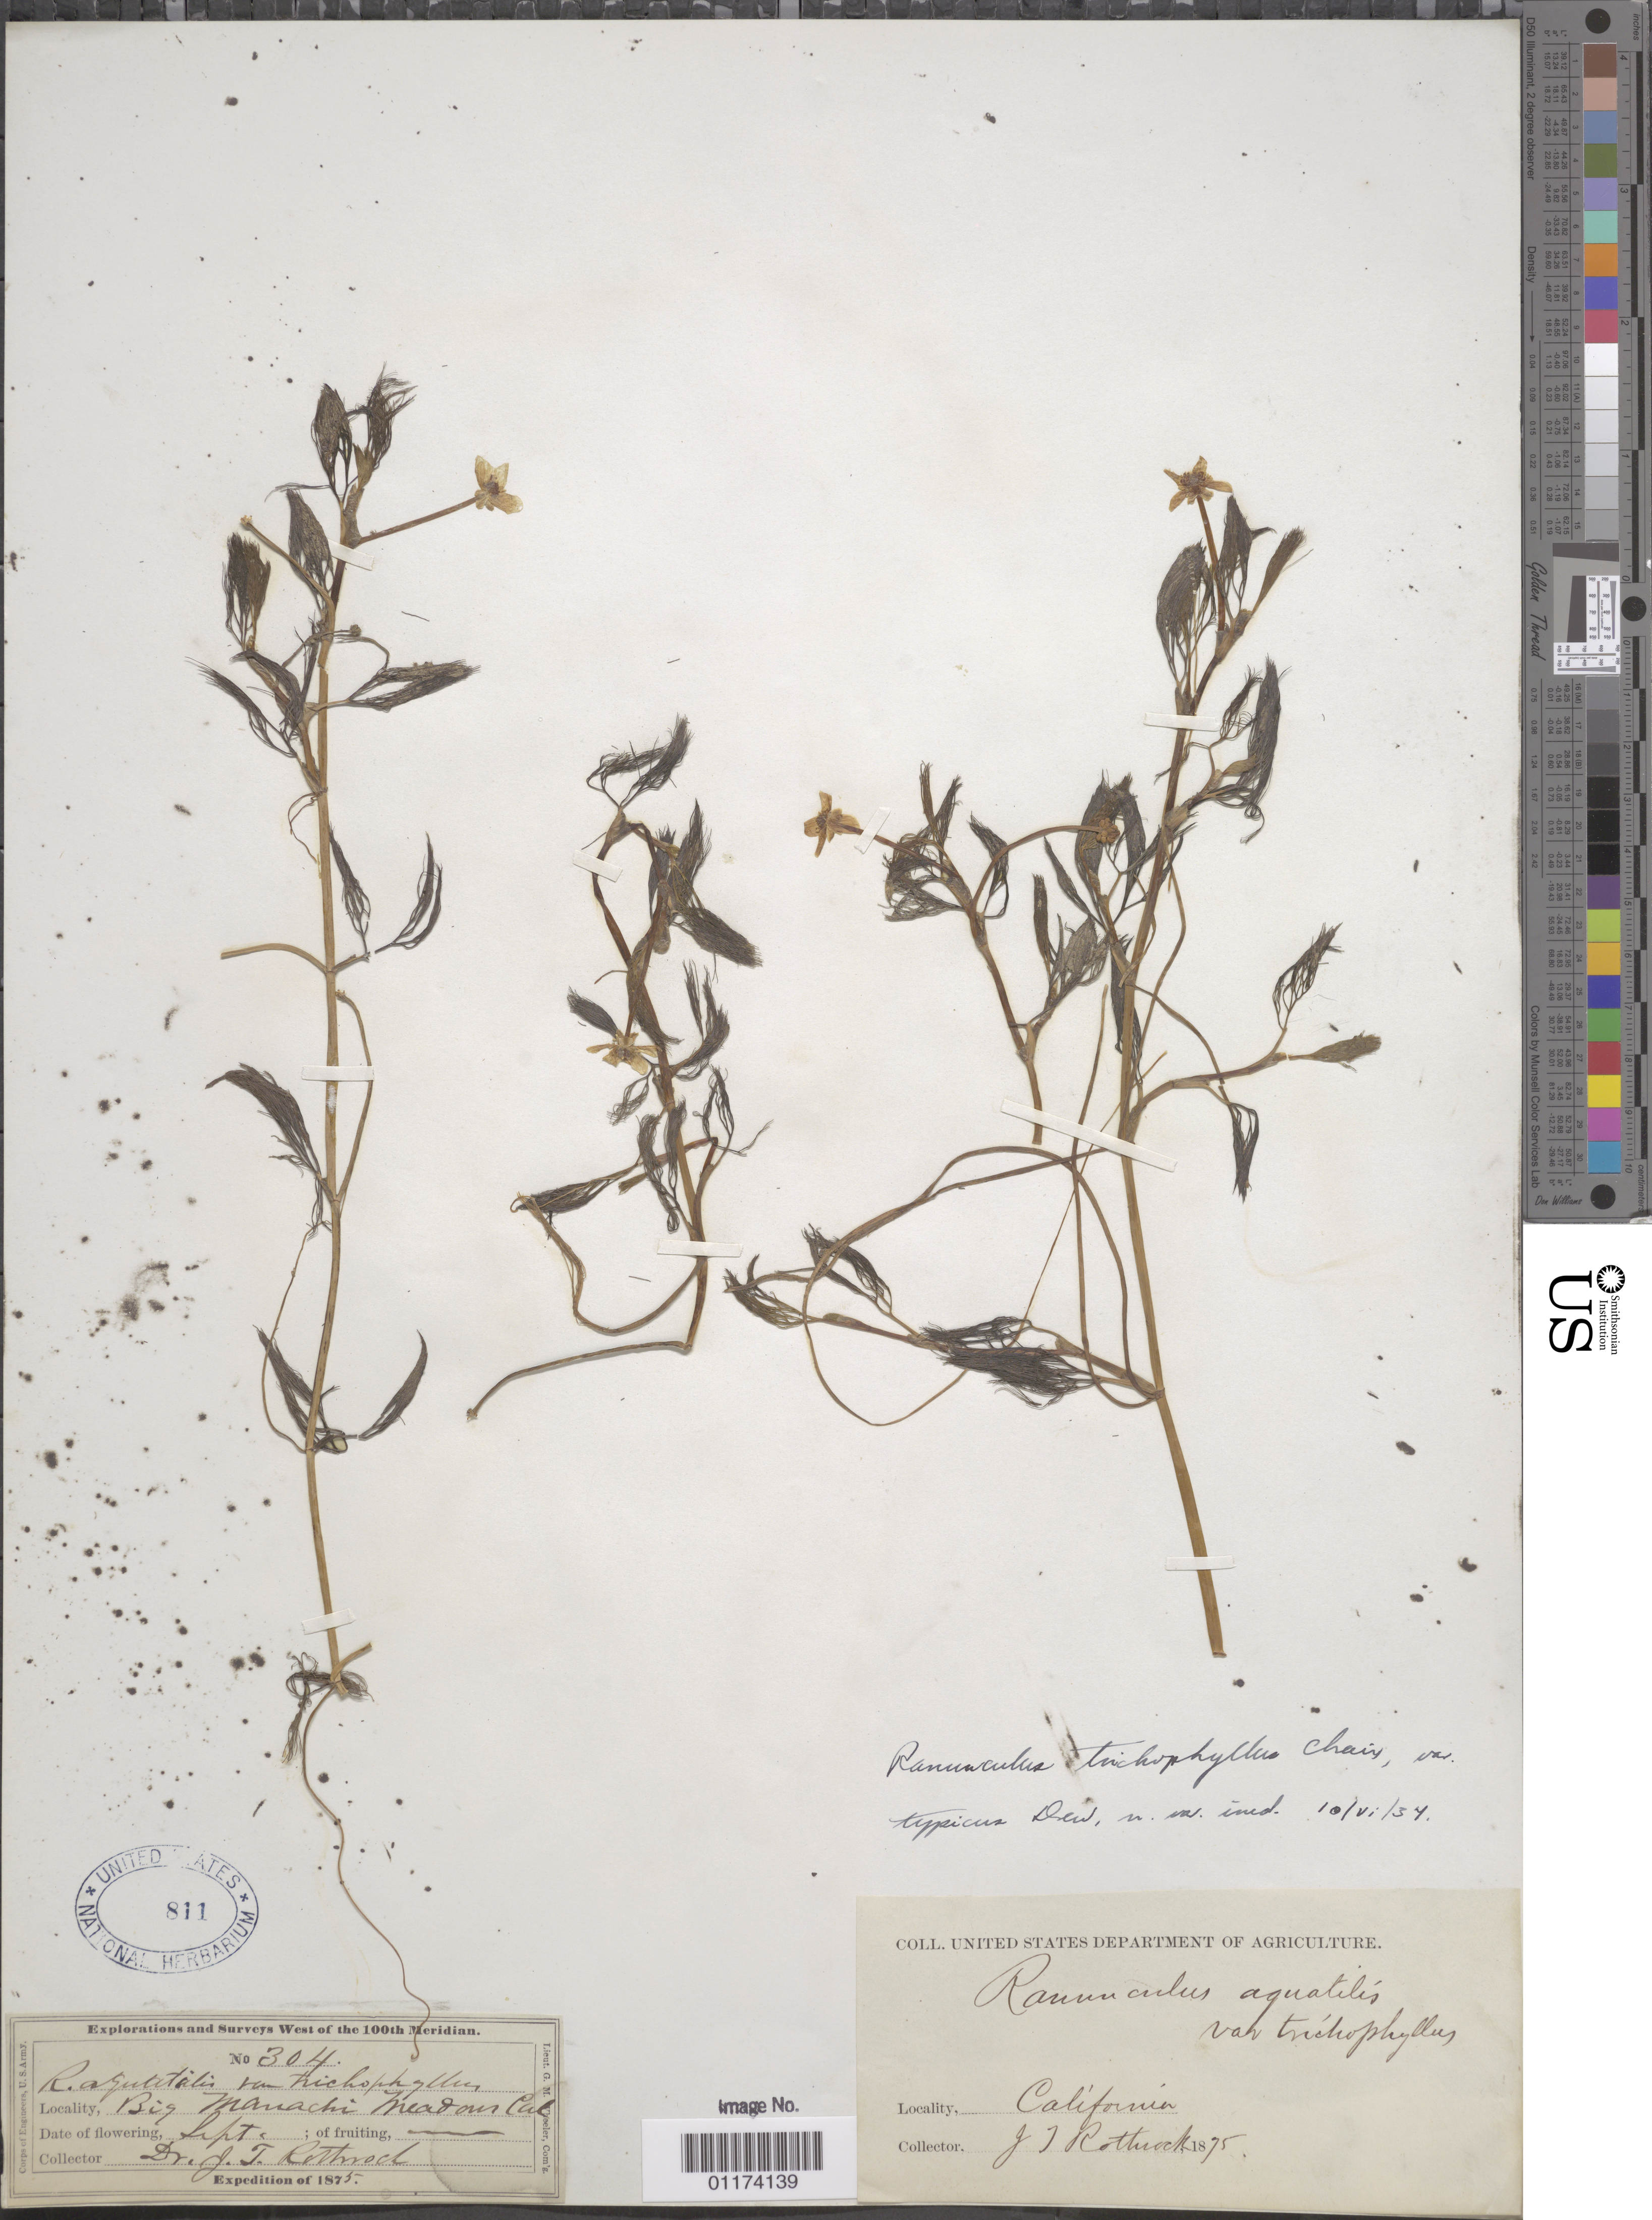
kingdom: Plantae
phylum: Tracheophyta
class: Magnoliopsida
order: Ranunculales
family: Ranunculaceae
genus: Ranunculus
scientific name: Ranunculus trichophyllus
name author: Chaix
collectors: J. T. Rothrock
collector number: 304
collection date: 1875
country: United States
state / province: California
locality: Manachi Meadows.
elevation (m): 2499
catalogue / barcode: US 811